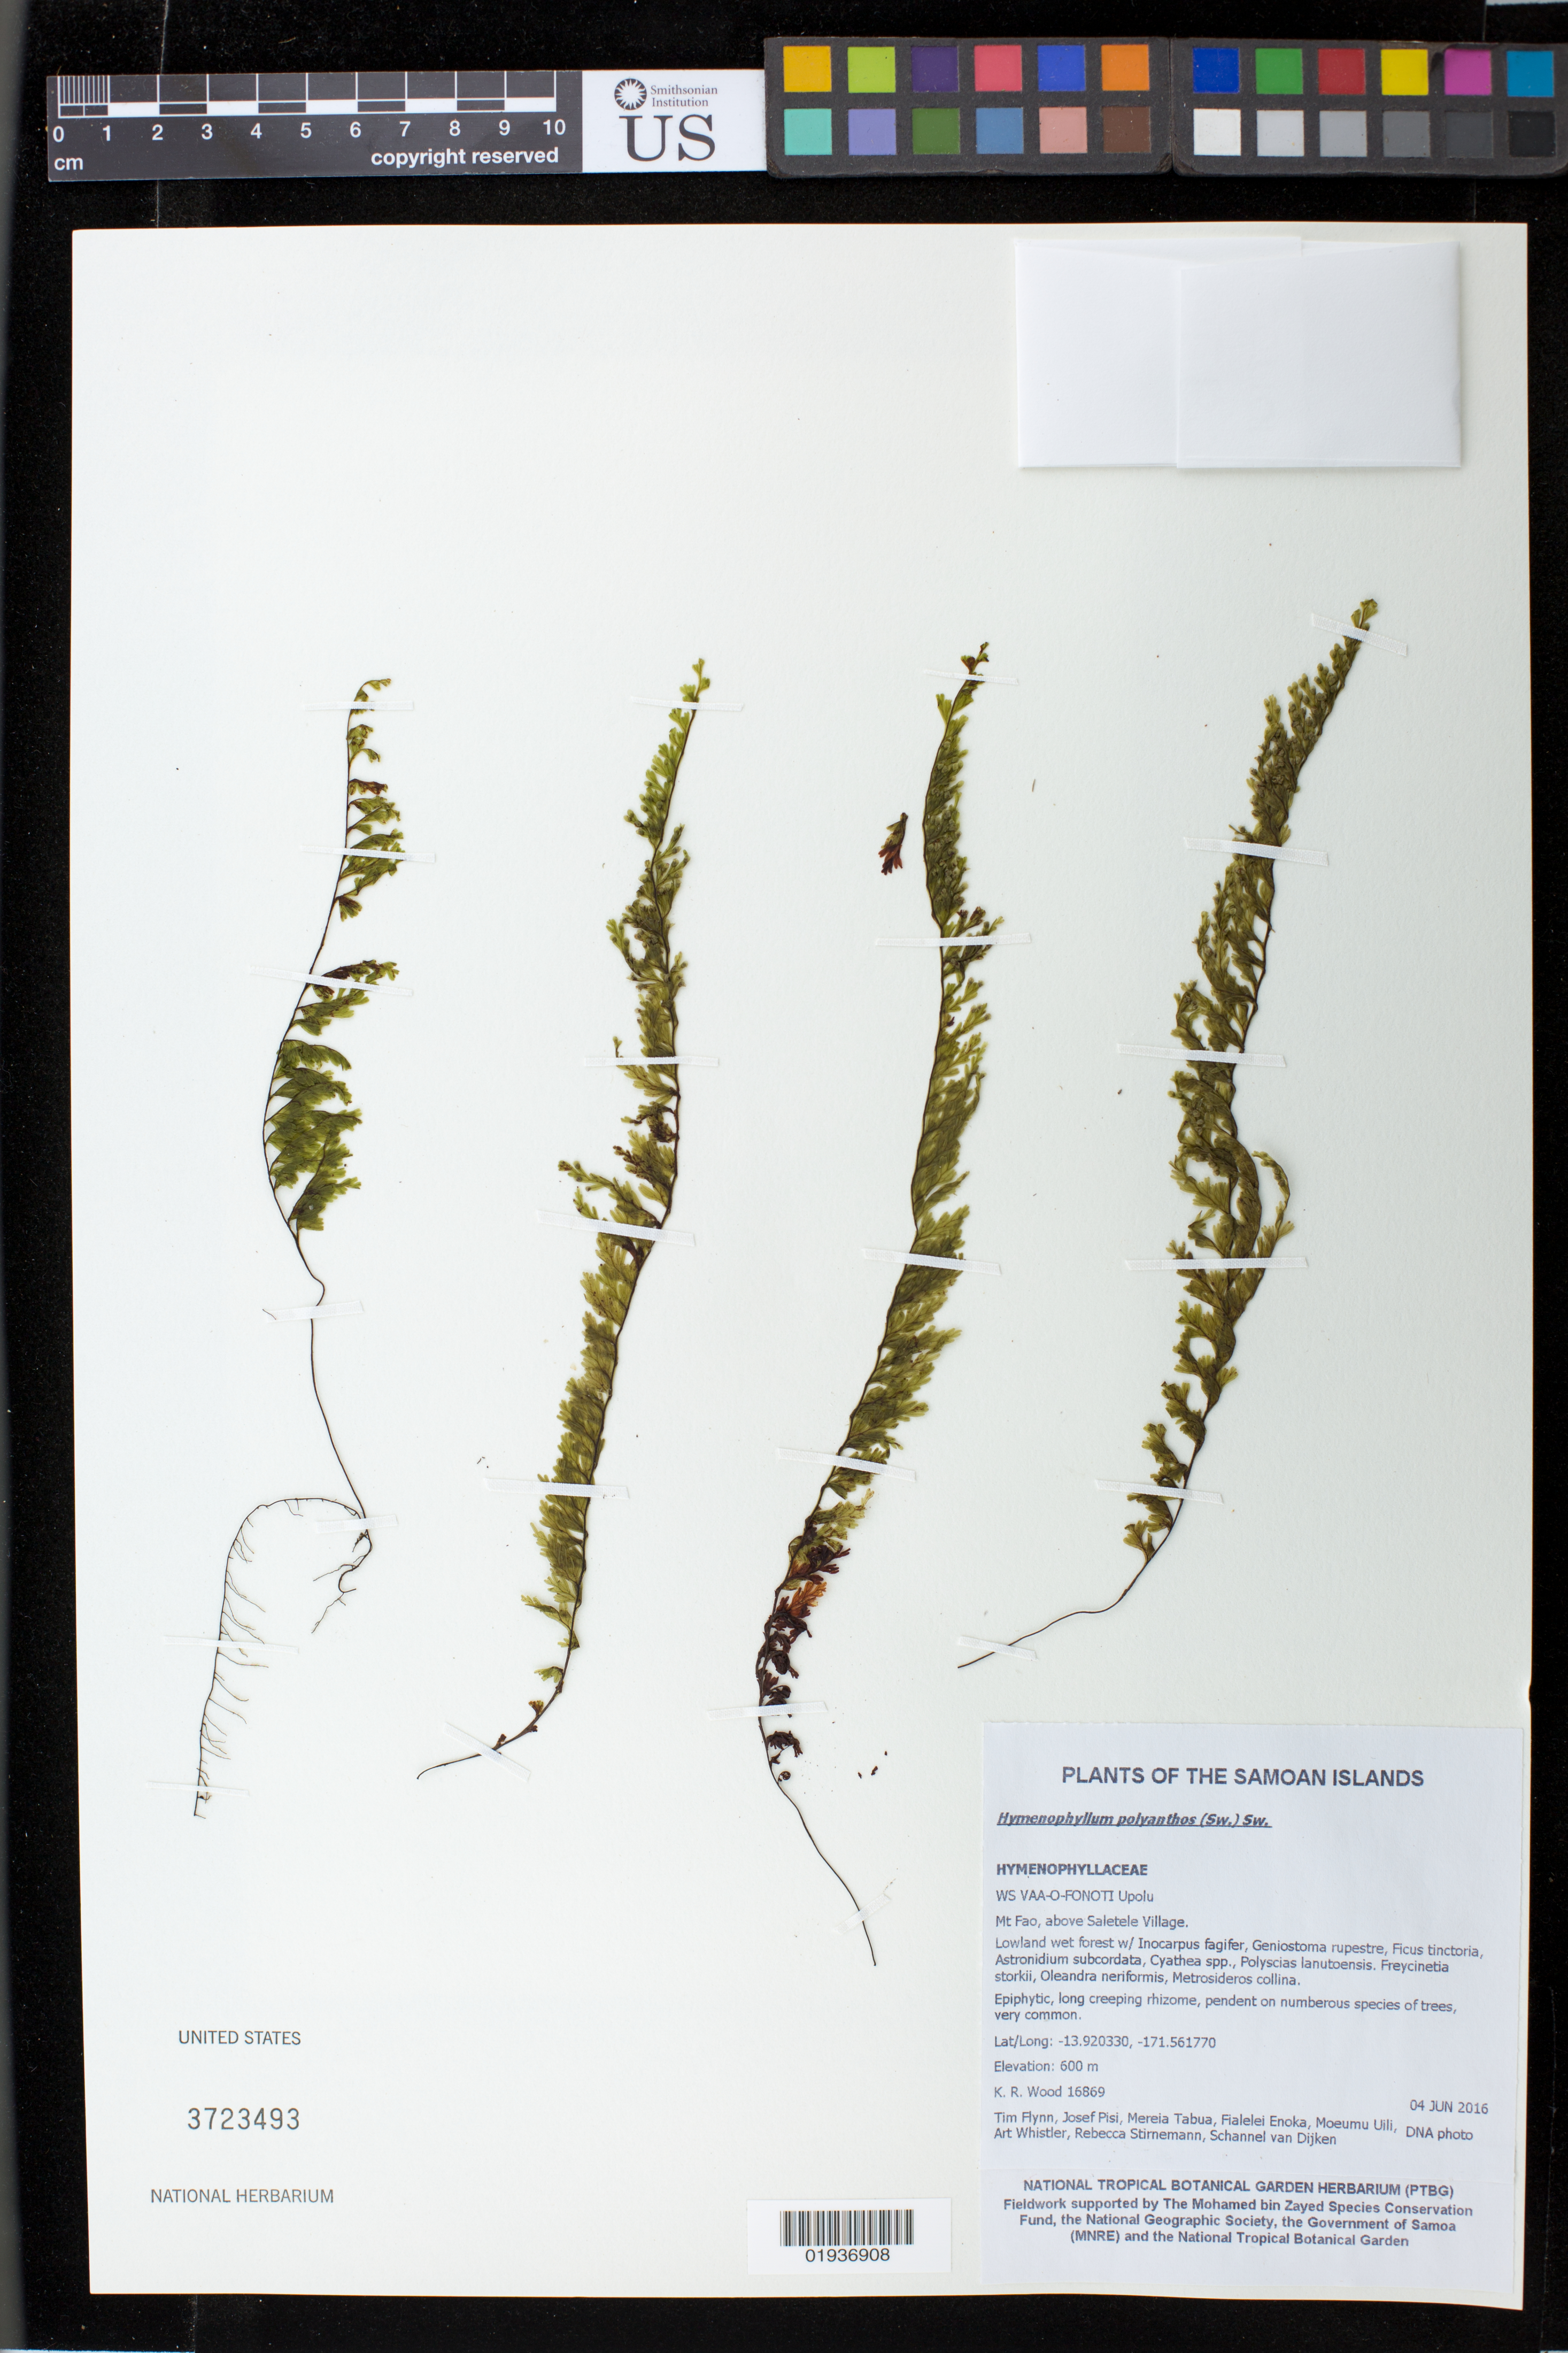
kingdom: Plantae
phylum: Tracheophyta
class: Polypodiopsida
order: Hymenophyllales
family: Hymenophyllaceae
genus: Hymenophyllum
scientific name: Hymenophyllum polyanthos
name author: (Sw.) Sw.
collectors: K. R. Wood, T. W. Flynn, J. Pisi, M. Tabua, F. Enoka, M. Uili, A. Whistler & R. Stirnemann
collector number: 16869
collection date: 2016-06-04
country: Samoa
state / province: Atua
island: Upolu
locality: Upolu, Mt. Fao, above Saletele Village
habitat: Lowland wet forest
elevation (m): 600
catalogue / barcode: US 3723493